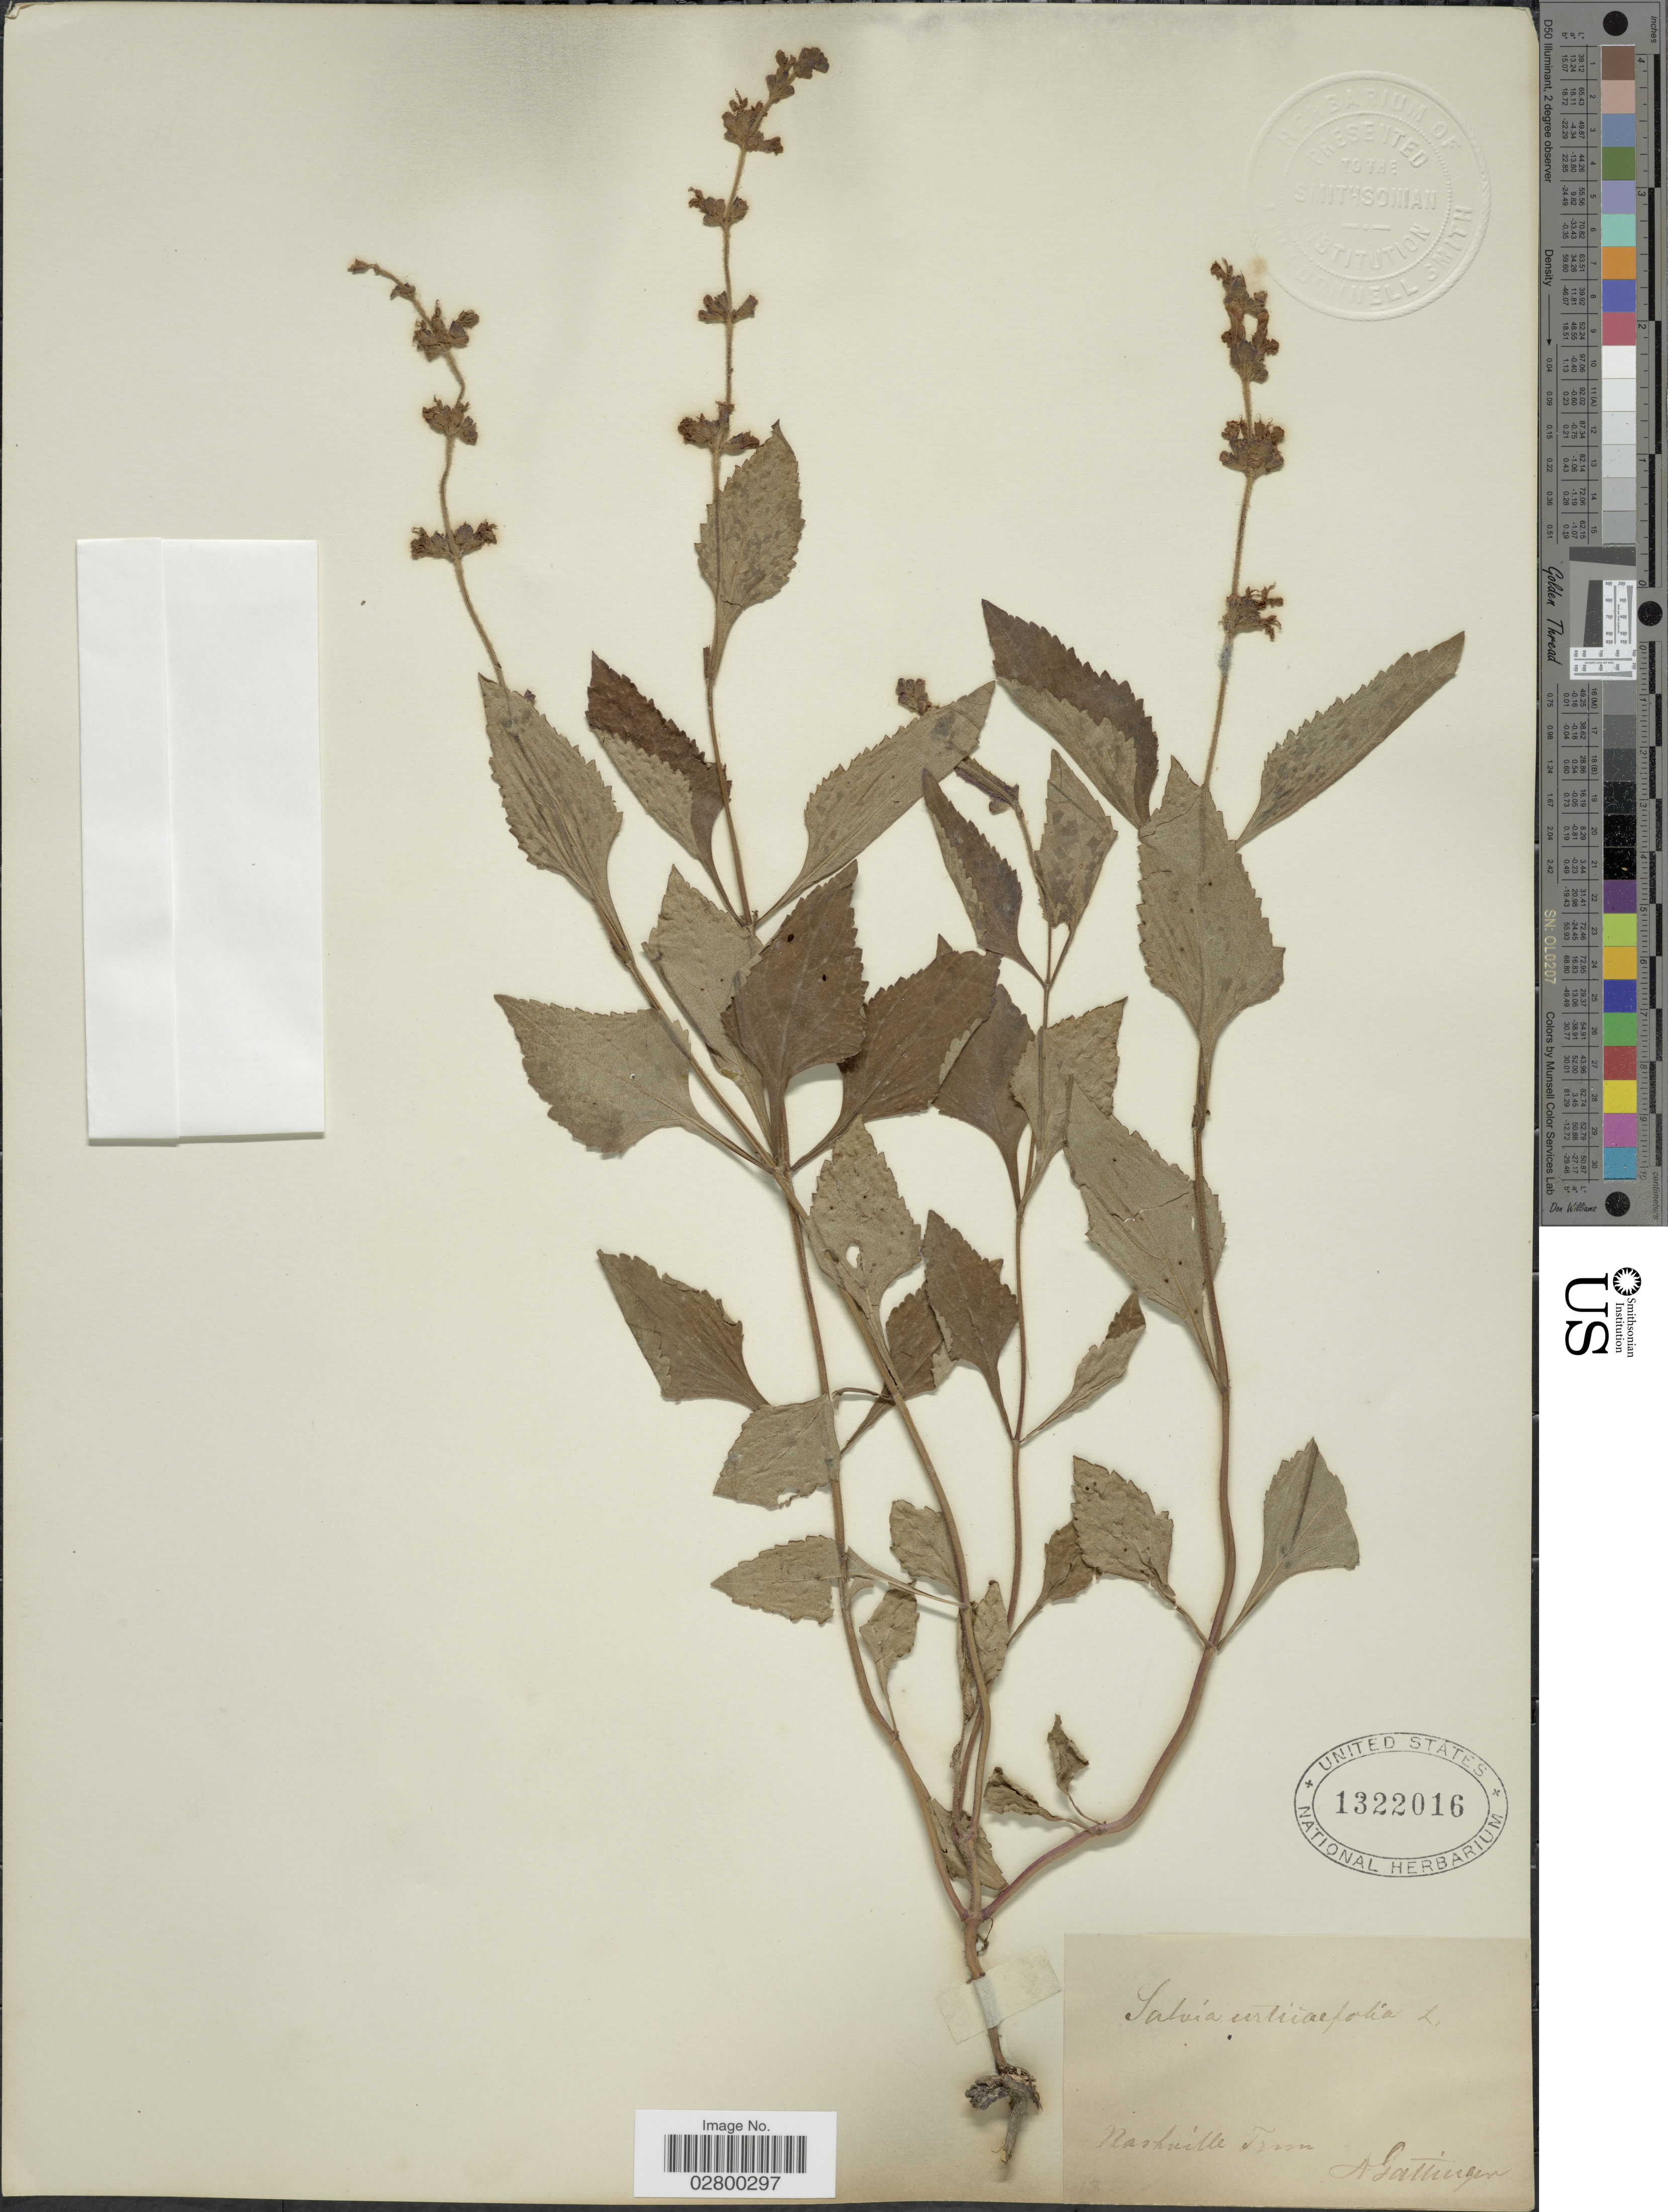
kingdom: Plantae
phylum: Tracheophyta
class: Magnoliopsida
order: Lamiales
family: Lamiaceae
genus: Salvia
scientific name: Salvia urticifolia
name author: L.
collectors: A. Gattinger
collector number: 13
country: United States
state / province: Tennessee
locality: Nashville.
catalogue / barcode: US 1322016